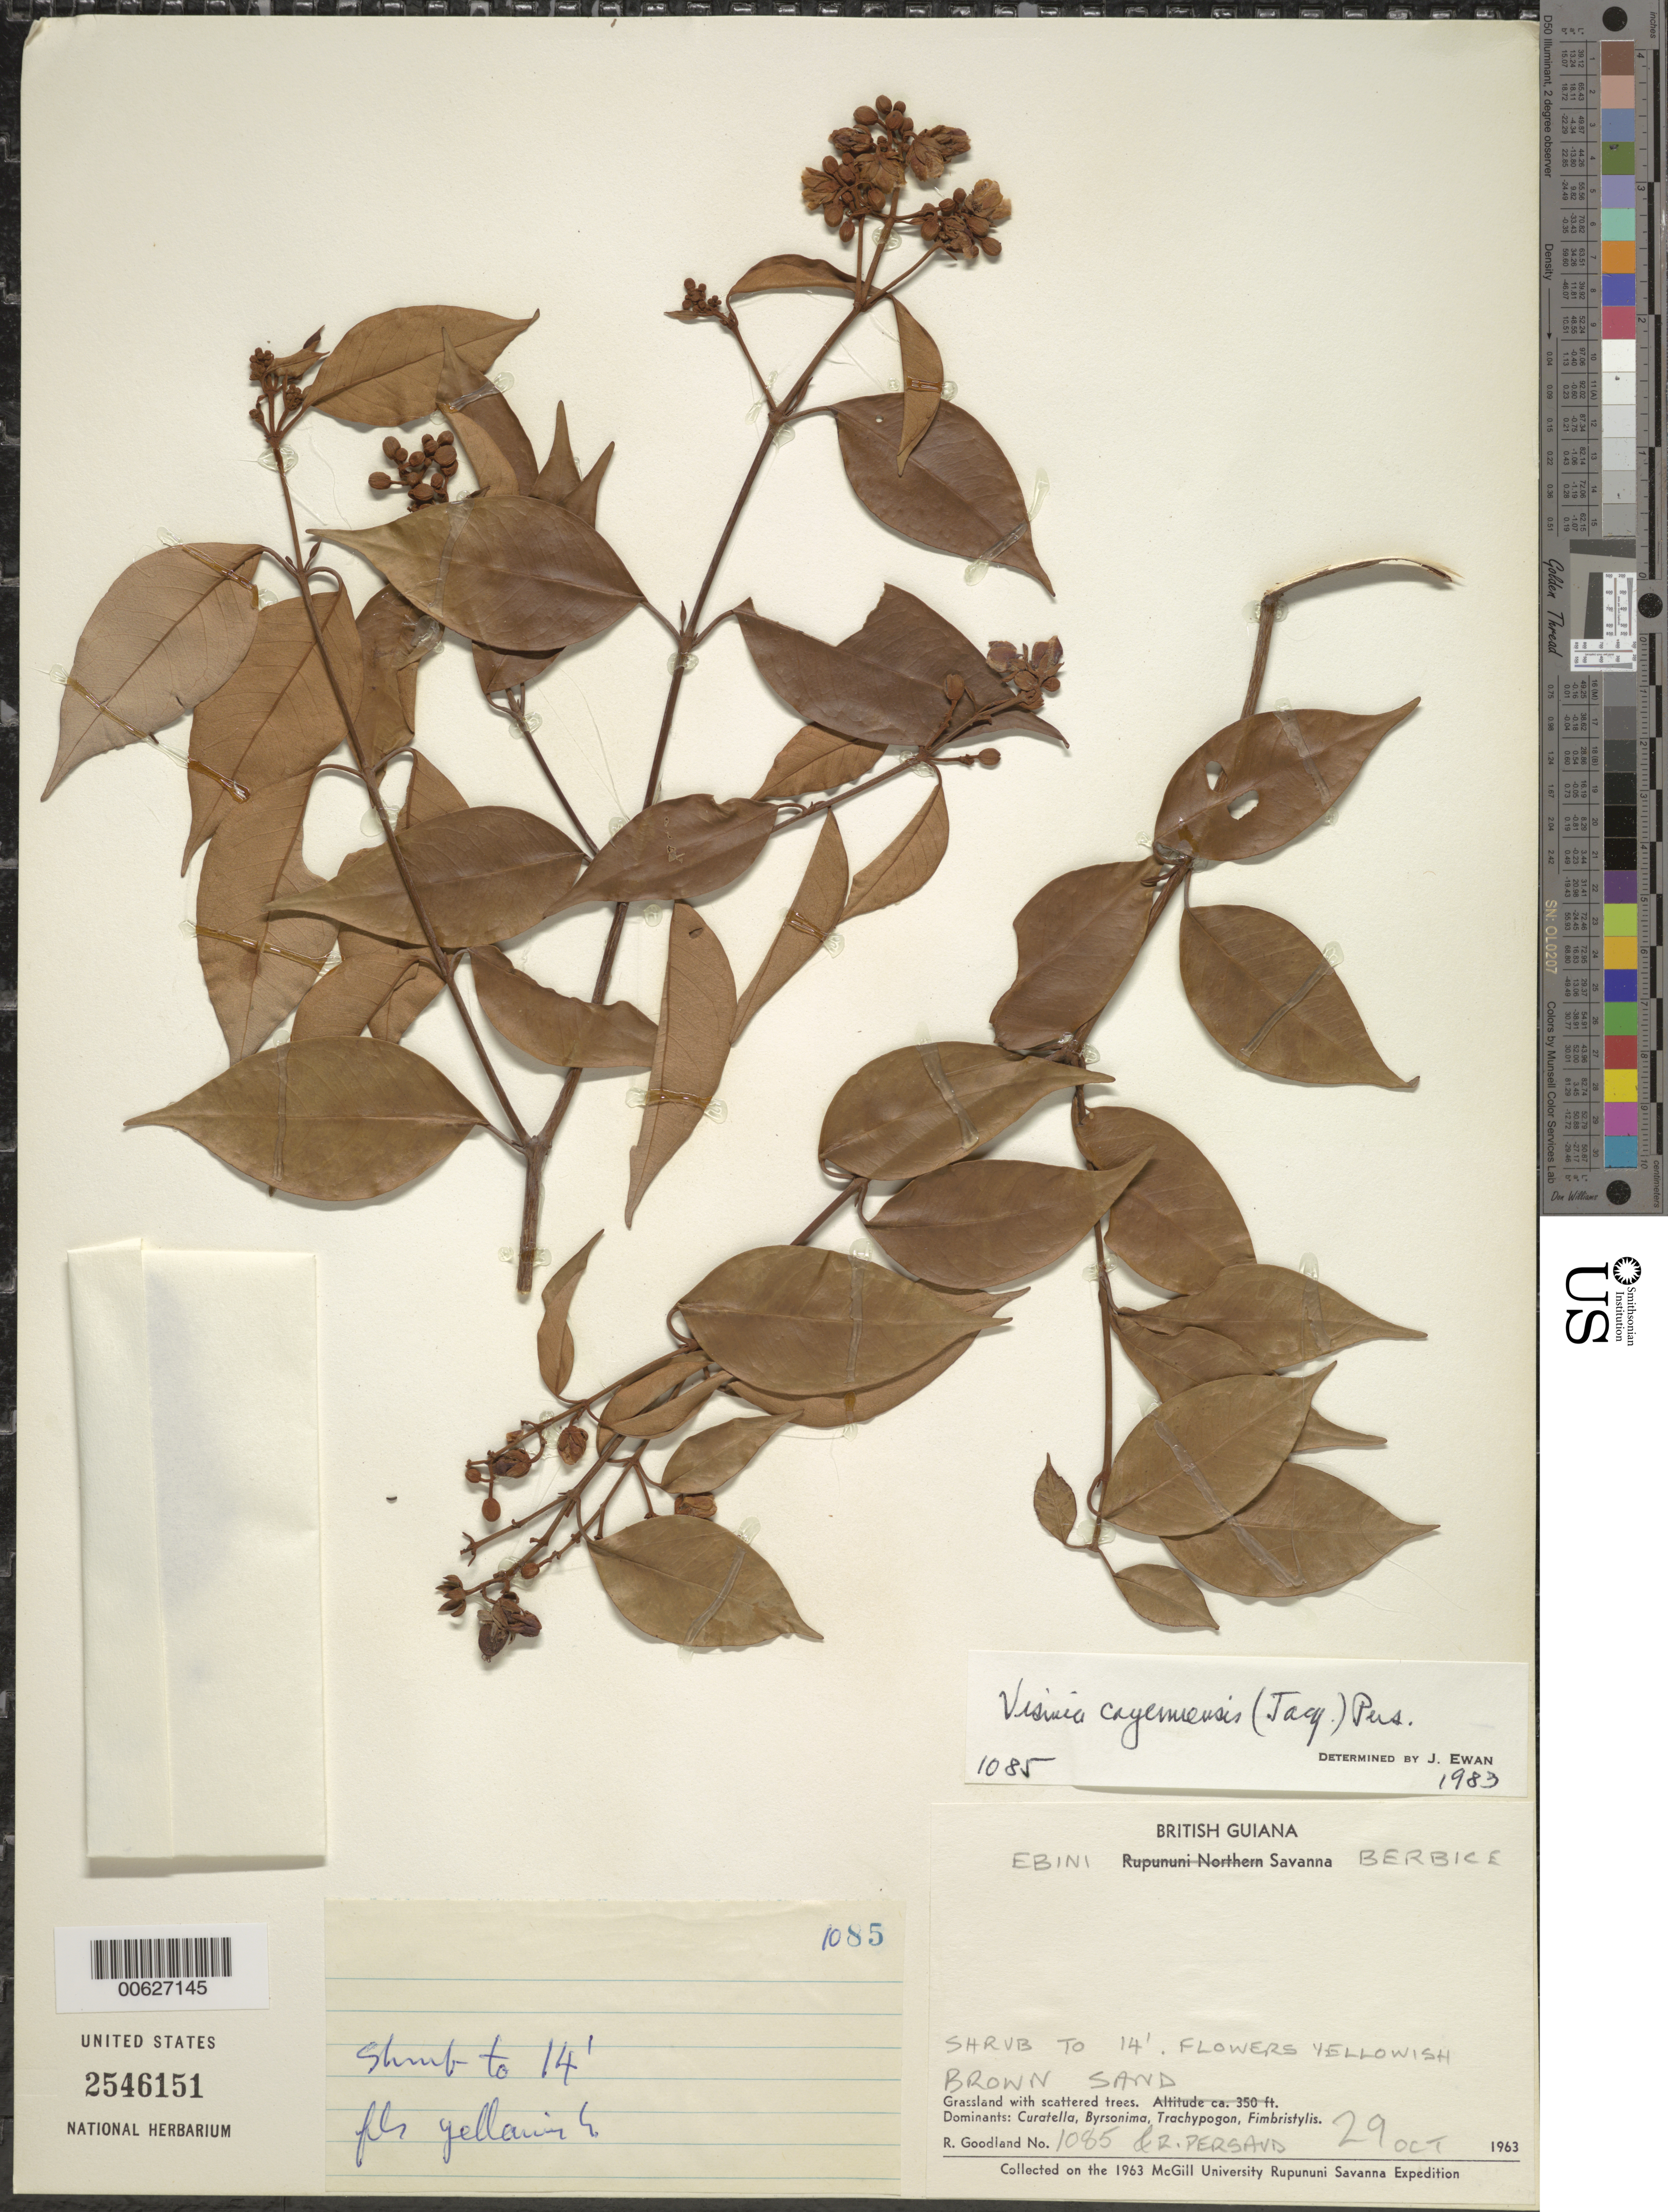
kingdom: Plantae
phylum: Tracheophyta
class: Magnoliopsida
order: Malpighiales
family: Hypericaceae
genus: Vismia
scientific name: Vismia cayennensis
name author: (Jacq.) Pers.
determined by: Ewan, J. A.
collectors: R. Goodland & R. Persaud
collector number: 1085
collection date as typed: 29-Oct-63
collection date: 1963-10-29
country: Guyana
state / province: U. Demerara-Berbice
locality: Ebini Savanna, Berbice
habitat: Brown sand. White sand grassland; Dominants: Trachypogon, Fimbristylis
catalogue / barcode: US 2546151